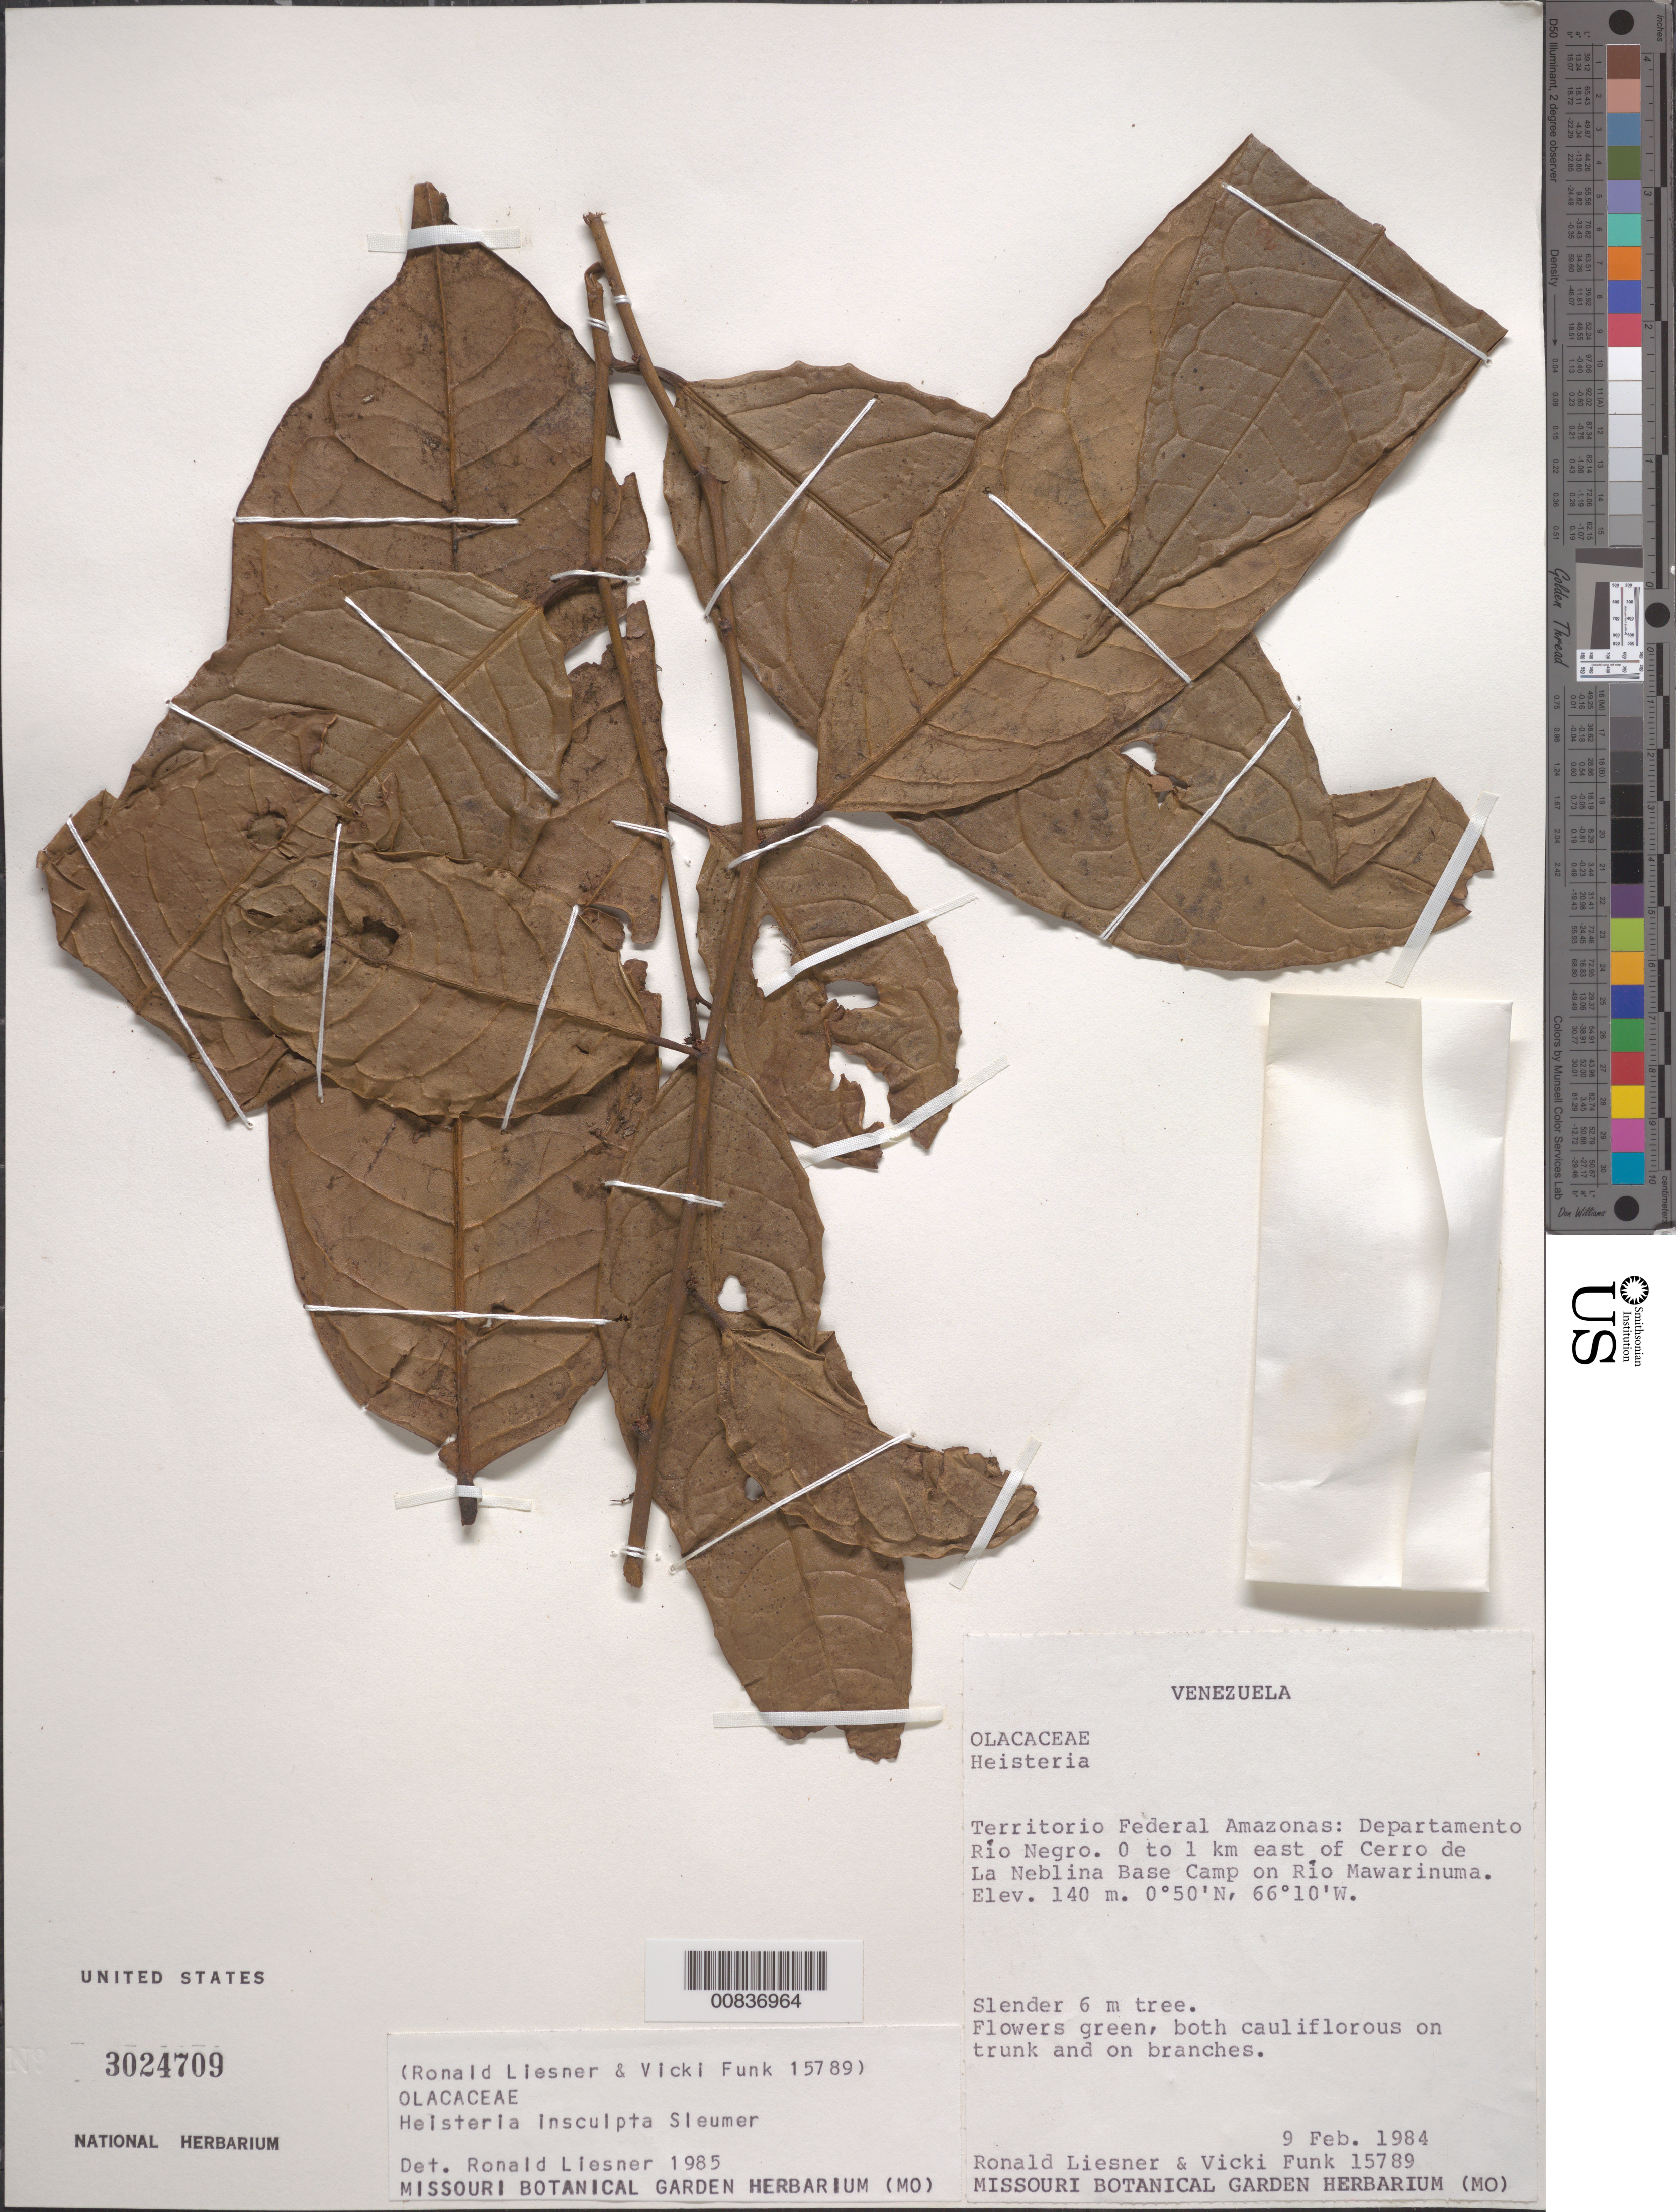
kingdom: Plantae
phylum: Tracheophyta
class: Magnoliopsida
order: Santalales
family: Erythropalaceae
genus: Heisteria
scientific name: Heisteria insculpta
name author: Sleumer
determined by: Liesner, R. L.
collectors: R. L. Liesner & V. Funk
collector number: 15789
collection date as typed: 9-Feb-84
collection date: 1984-02-09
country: Venezuela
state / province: Amazonas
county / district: Río Negro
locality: Río Mawarinuma, 0-1 km E of Cerro de La Neblina Base Camp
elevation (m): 140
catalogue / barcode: US 3024709